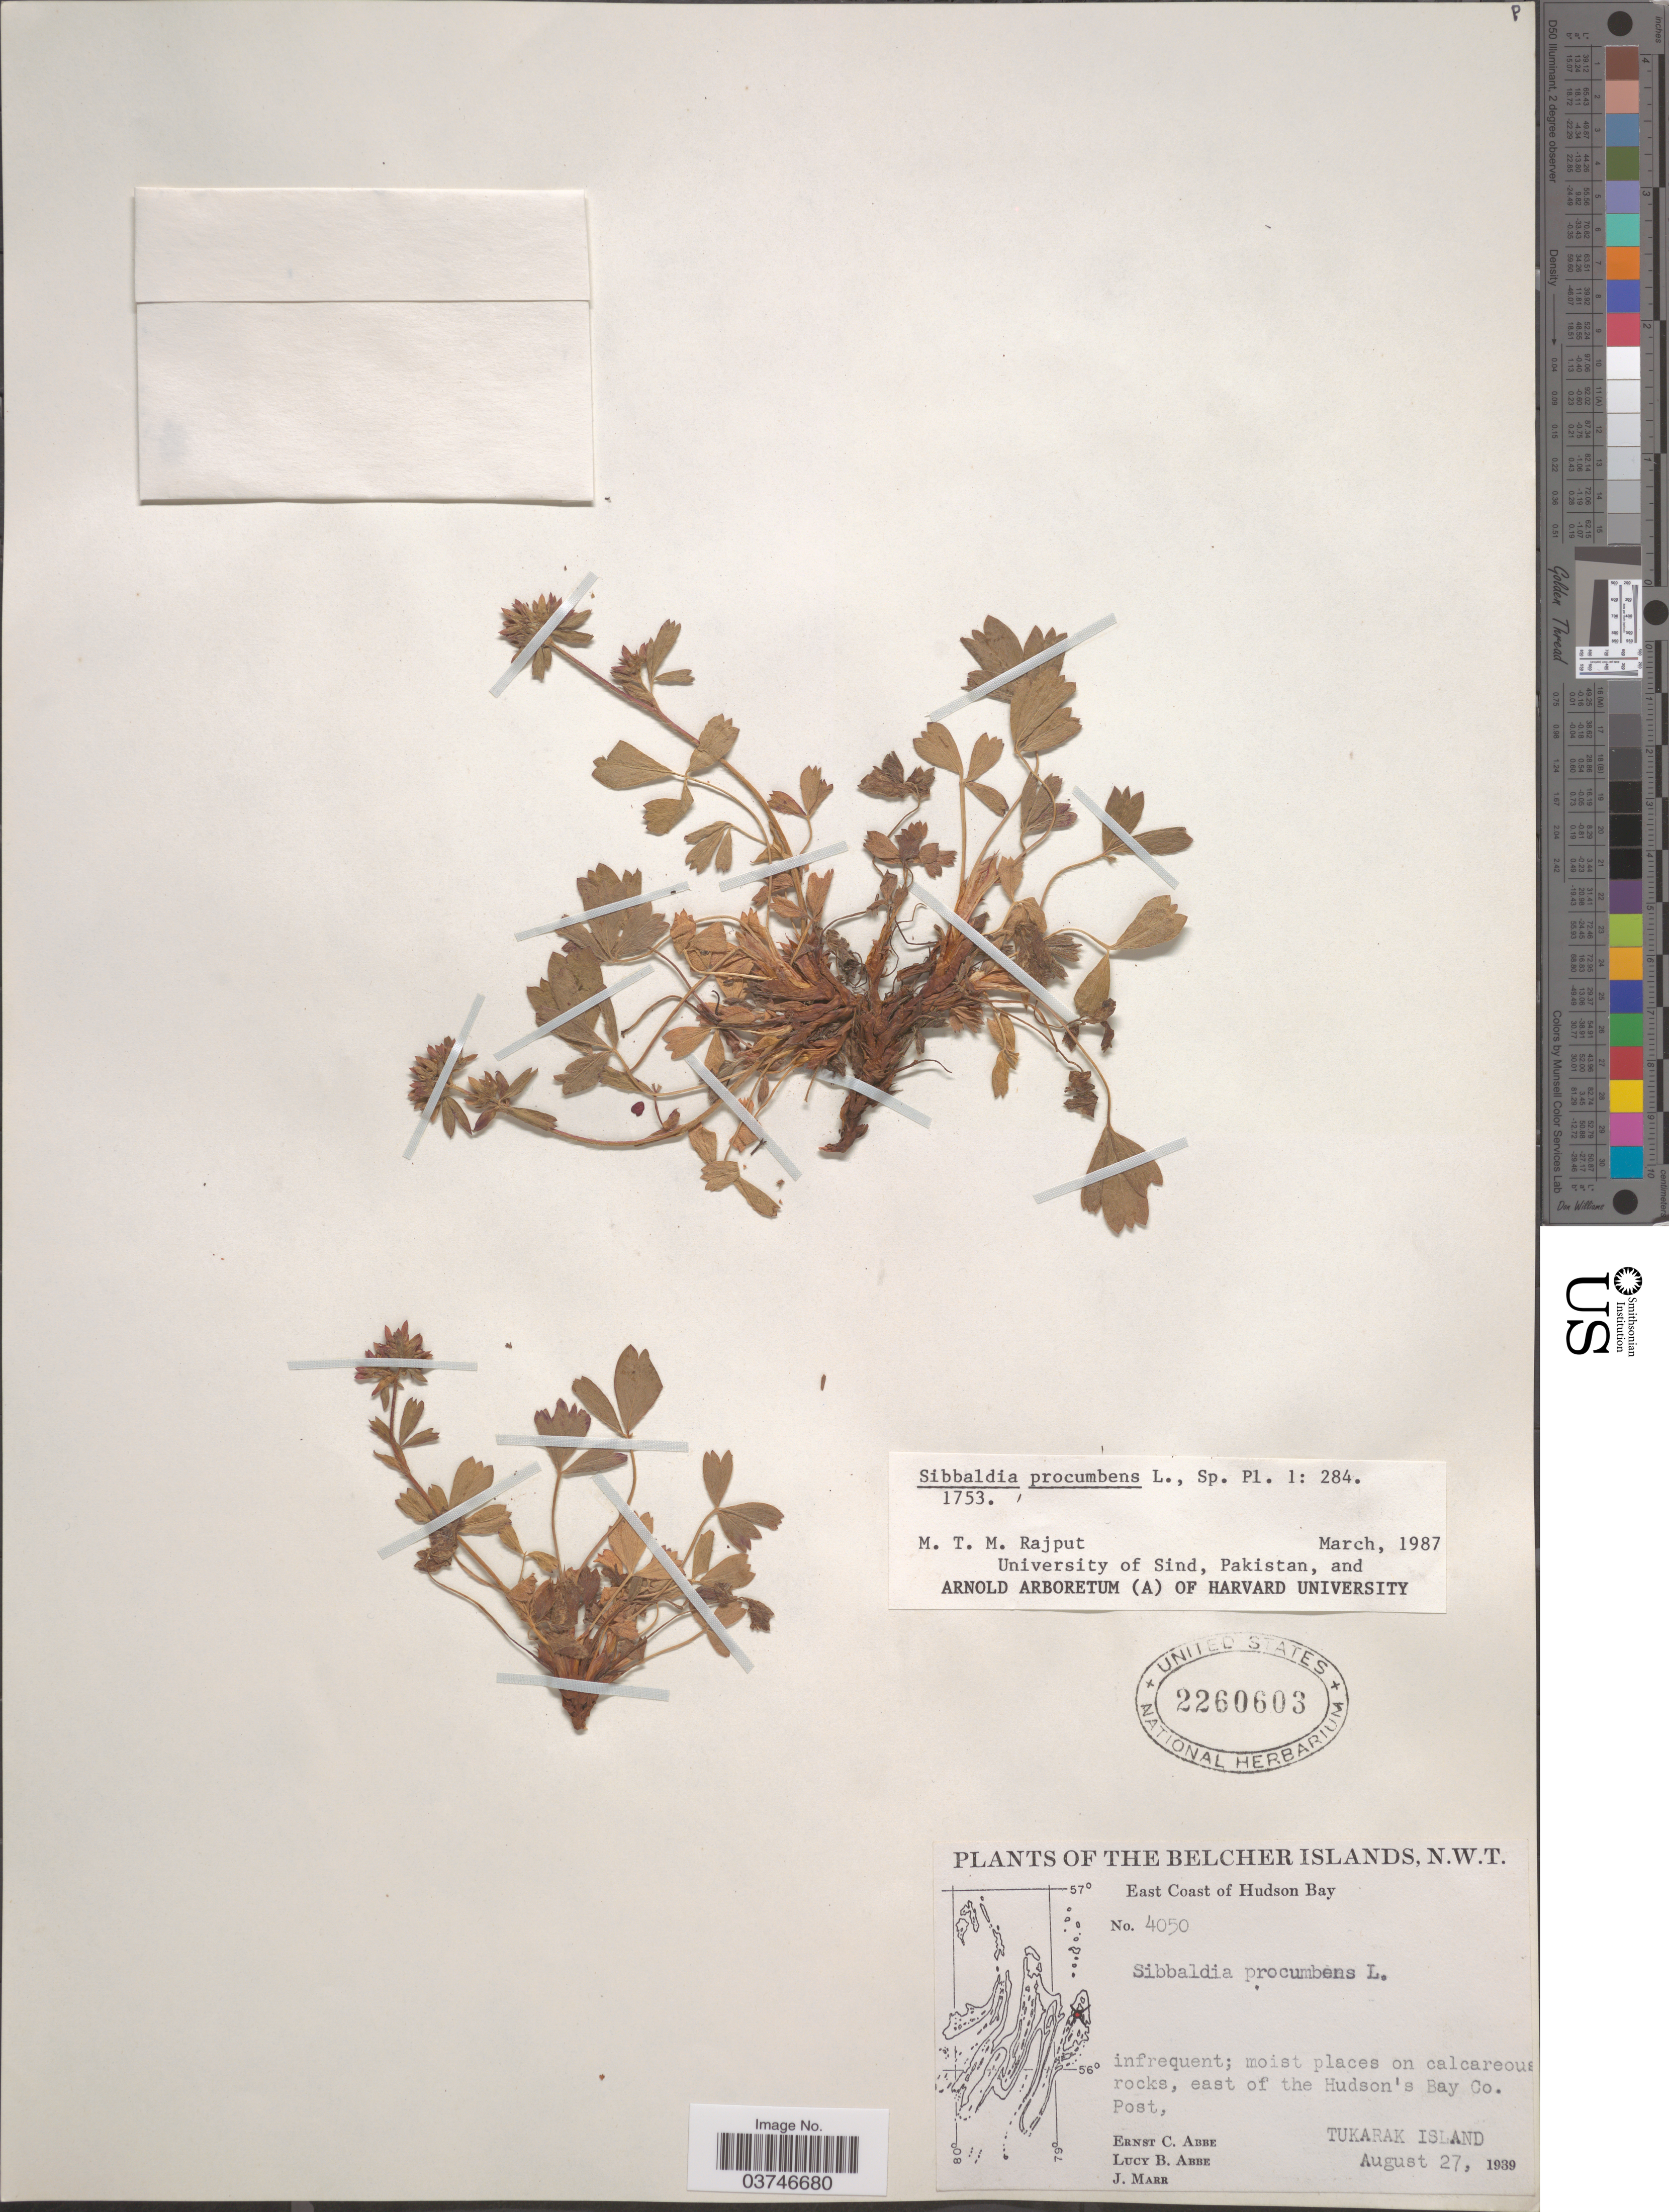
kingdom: Plantae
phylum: Tracheophyta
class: Magnoliopsida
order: Rosales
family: Rosaceae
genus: Sibbaldia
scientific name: Sibbaldia procumbens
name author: L.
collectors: E. C. Abbe, L. B. Abbe & J. Marr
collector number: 4050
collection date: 1939-08-27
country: Canada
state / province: Northwest Territories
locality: The Belcher Islands. East coast of Hudson Bay. East of the Hudson's Bay Co. Post, Tukarak Island.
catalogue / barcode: US 2260603